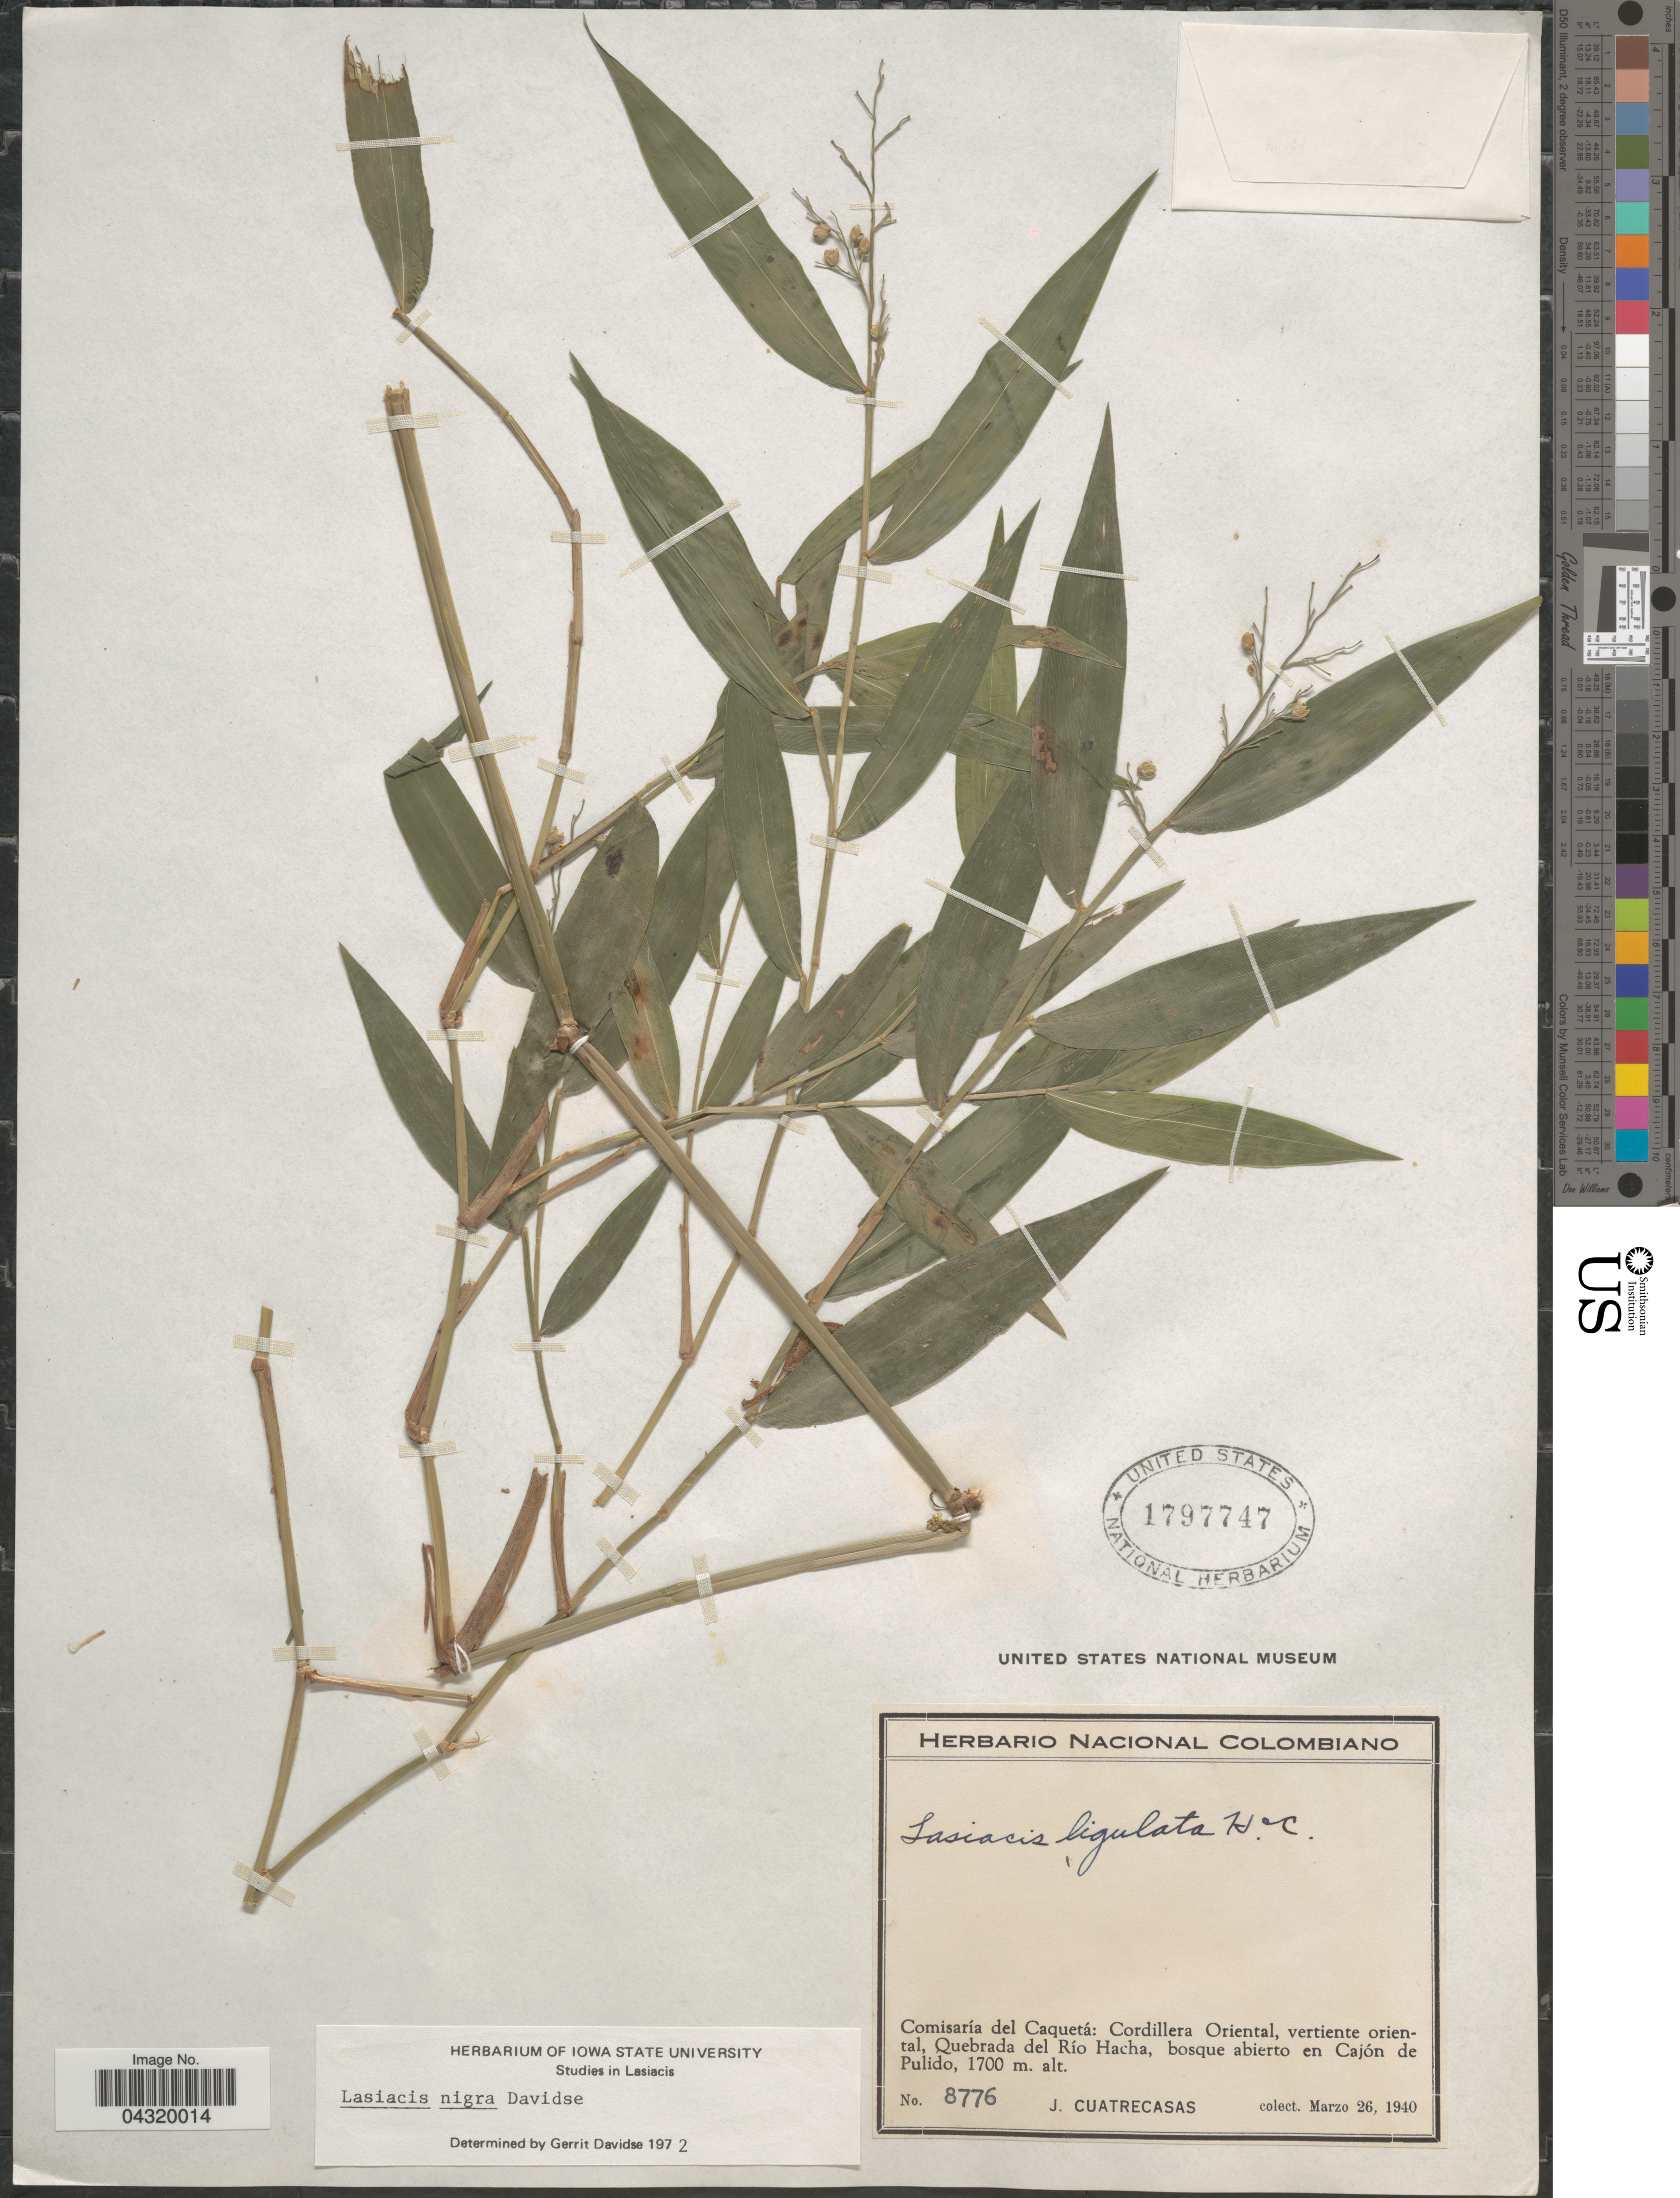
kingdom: Plantae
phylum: Tracheophyta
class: Liliopsida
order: Poales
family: Poaceae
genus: Lasiacis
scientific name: Lasiacis nigra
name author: Davidse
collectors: J. Cuatrecasas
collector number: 8776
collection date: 1940-03-26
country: Colombia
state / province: Caquetá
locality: Comisaría del Caquetá: Cordillera Oriental, vertiente oriental, Quebrada del Río Hacha, bosque abierto en Cajón de Pulido.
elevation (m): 1700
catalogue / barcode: US 1797747